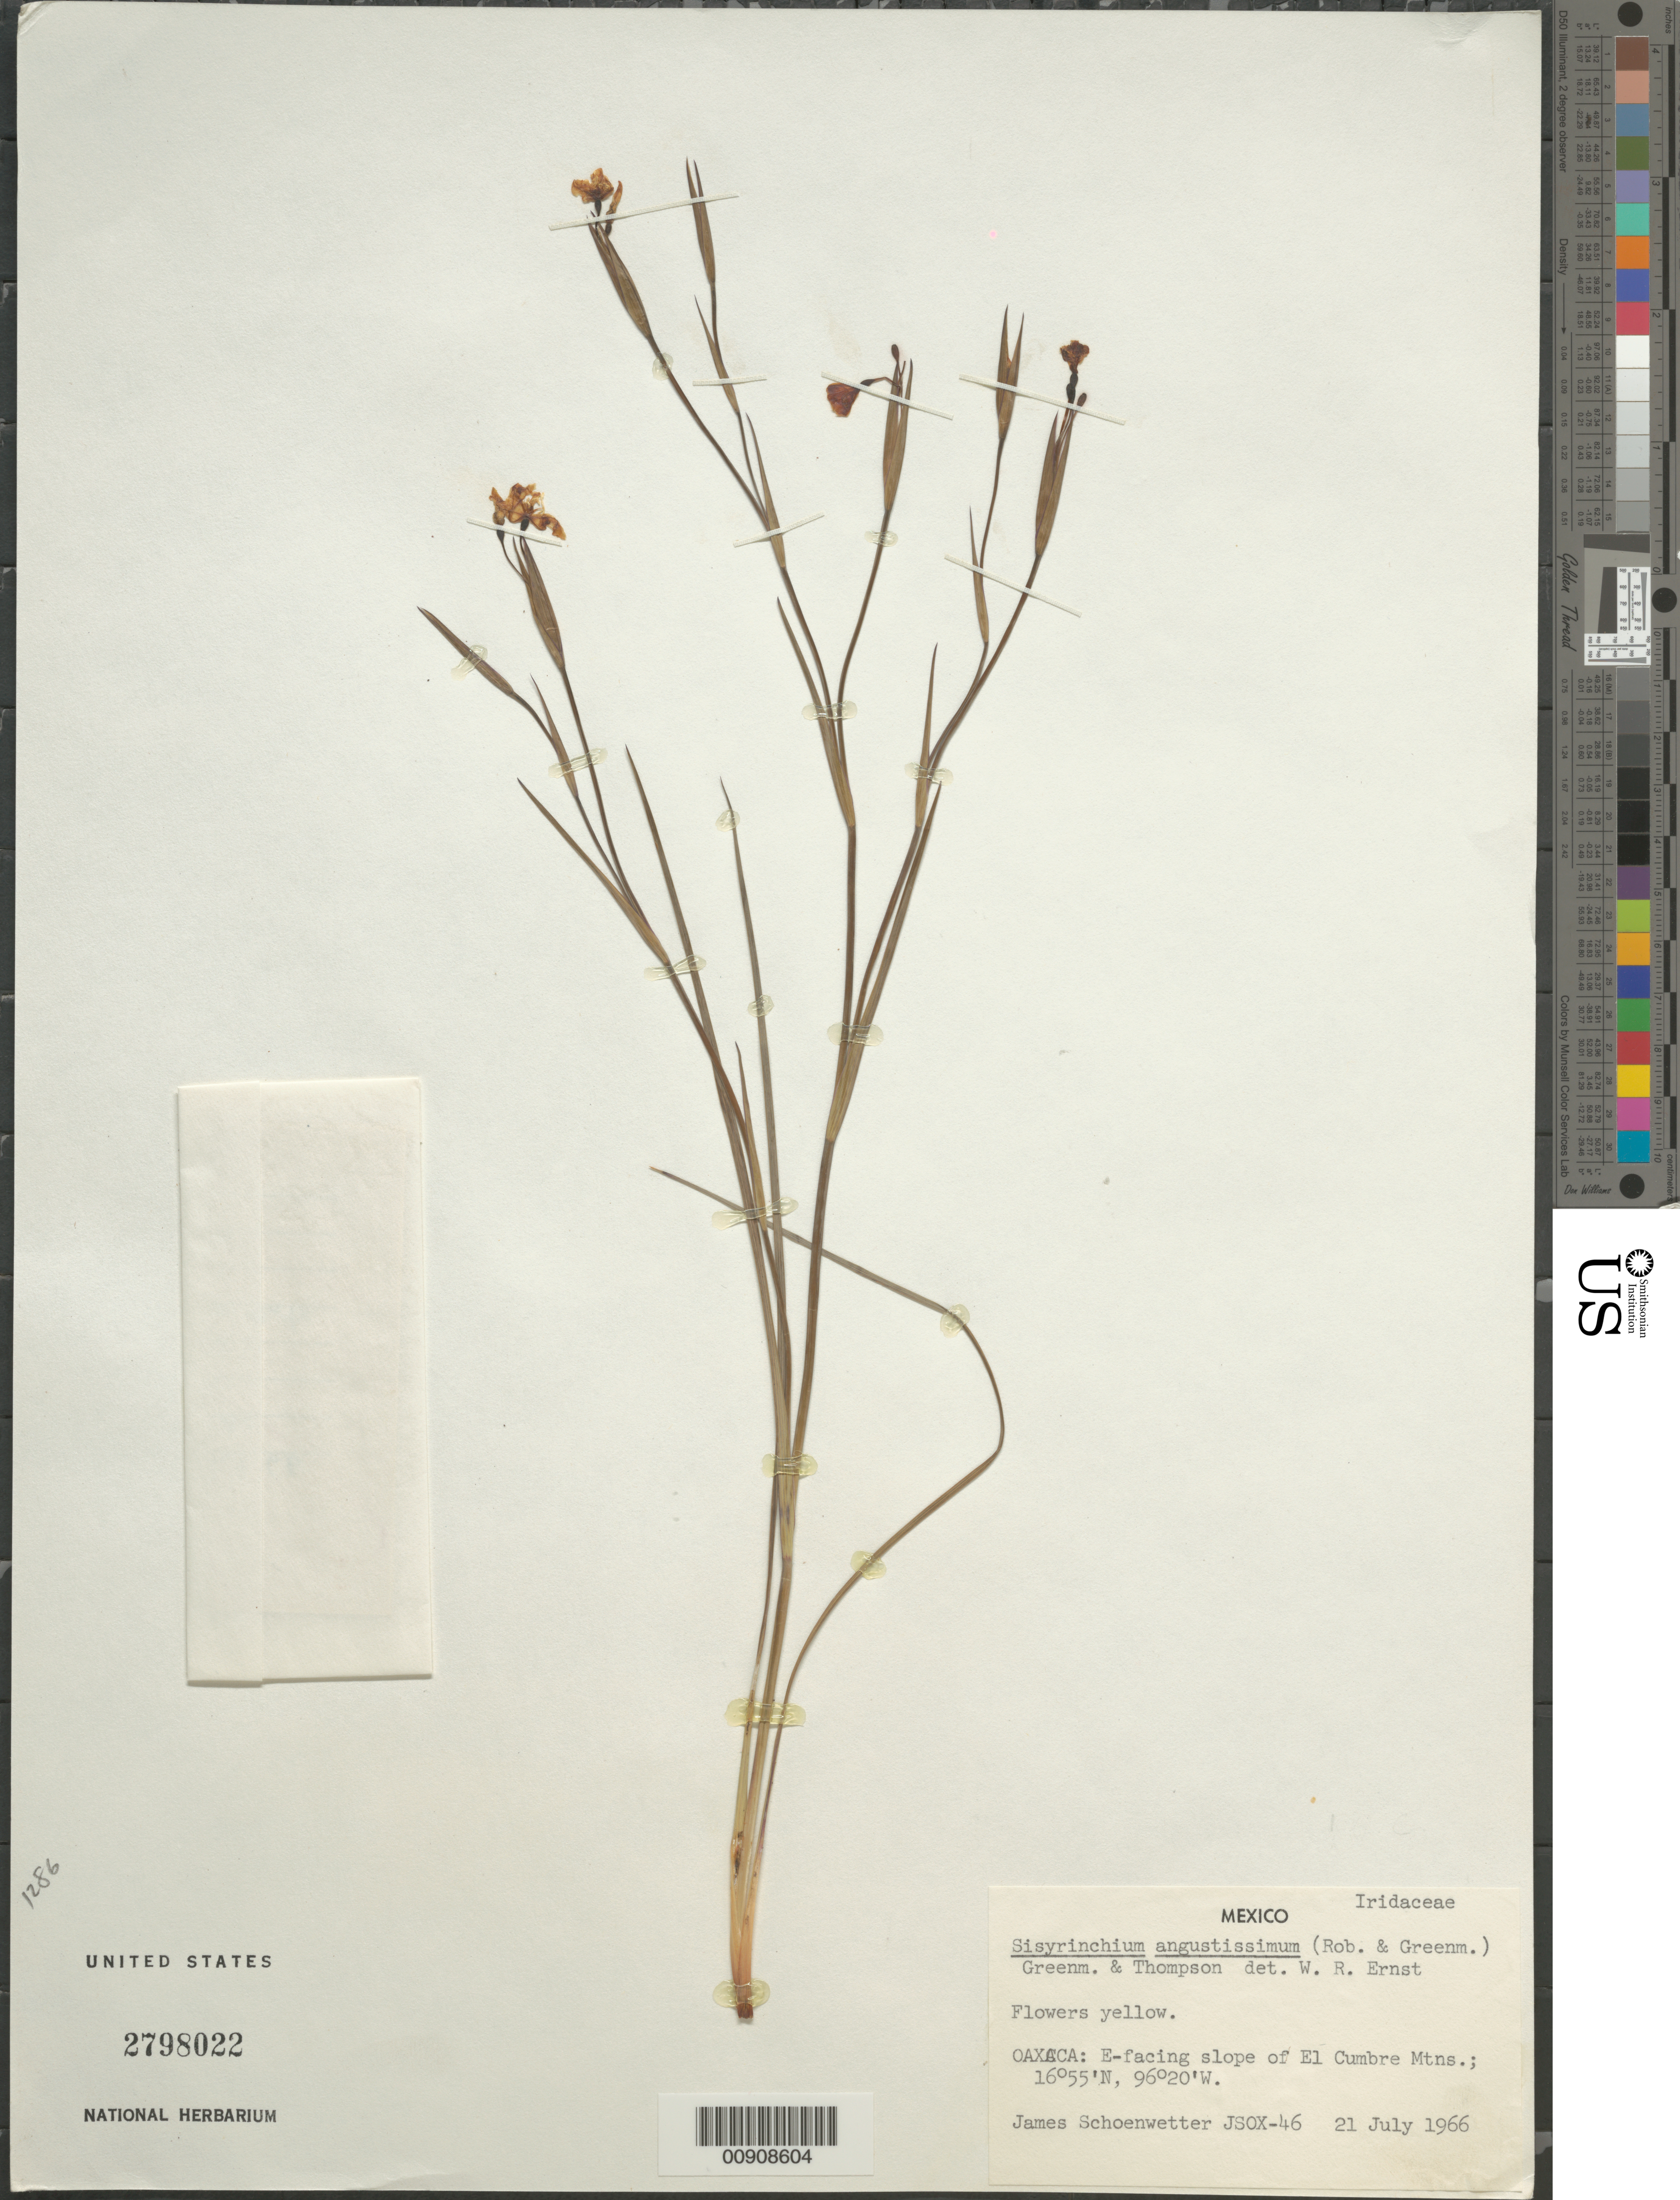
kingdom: Plantae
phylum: Tracheophyta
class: Liliopsida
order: Asparagales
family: Iridaceae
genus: Sisyrinchium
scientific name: Sisyrinchium angustissimum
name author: (B.L. Rob.) Greenm. & C.H. Thomps.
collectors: J. Schoenwetter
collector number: JSOX-46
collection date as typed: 21 Jul 1966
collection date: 1966-07-21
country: Mexico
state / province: Oaxaca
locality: Oaxaca: E-facing slope of El Cumbre Mtns.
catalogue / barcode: US 2798022